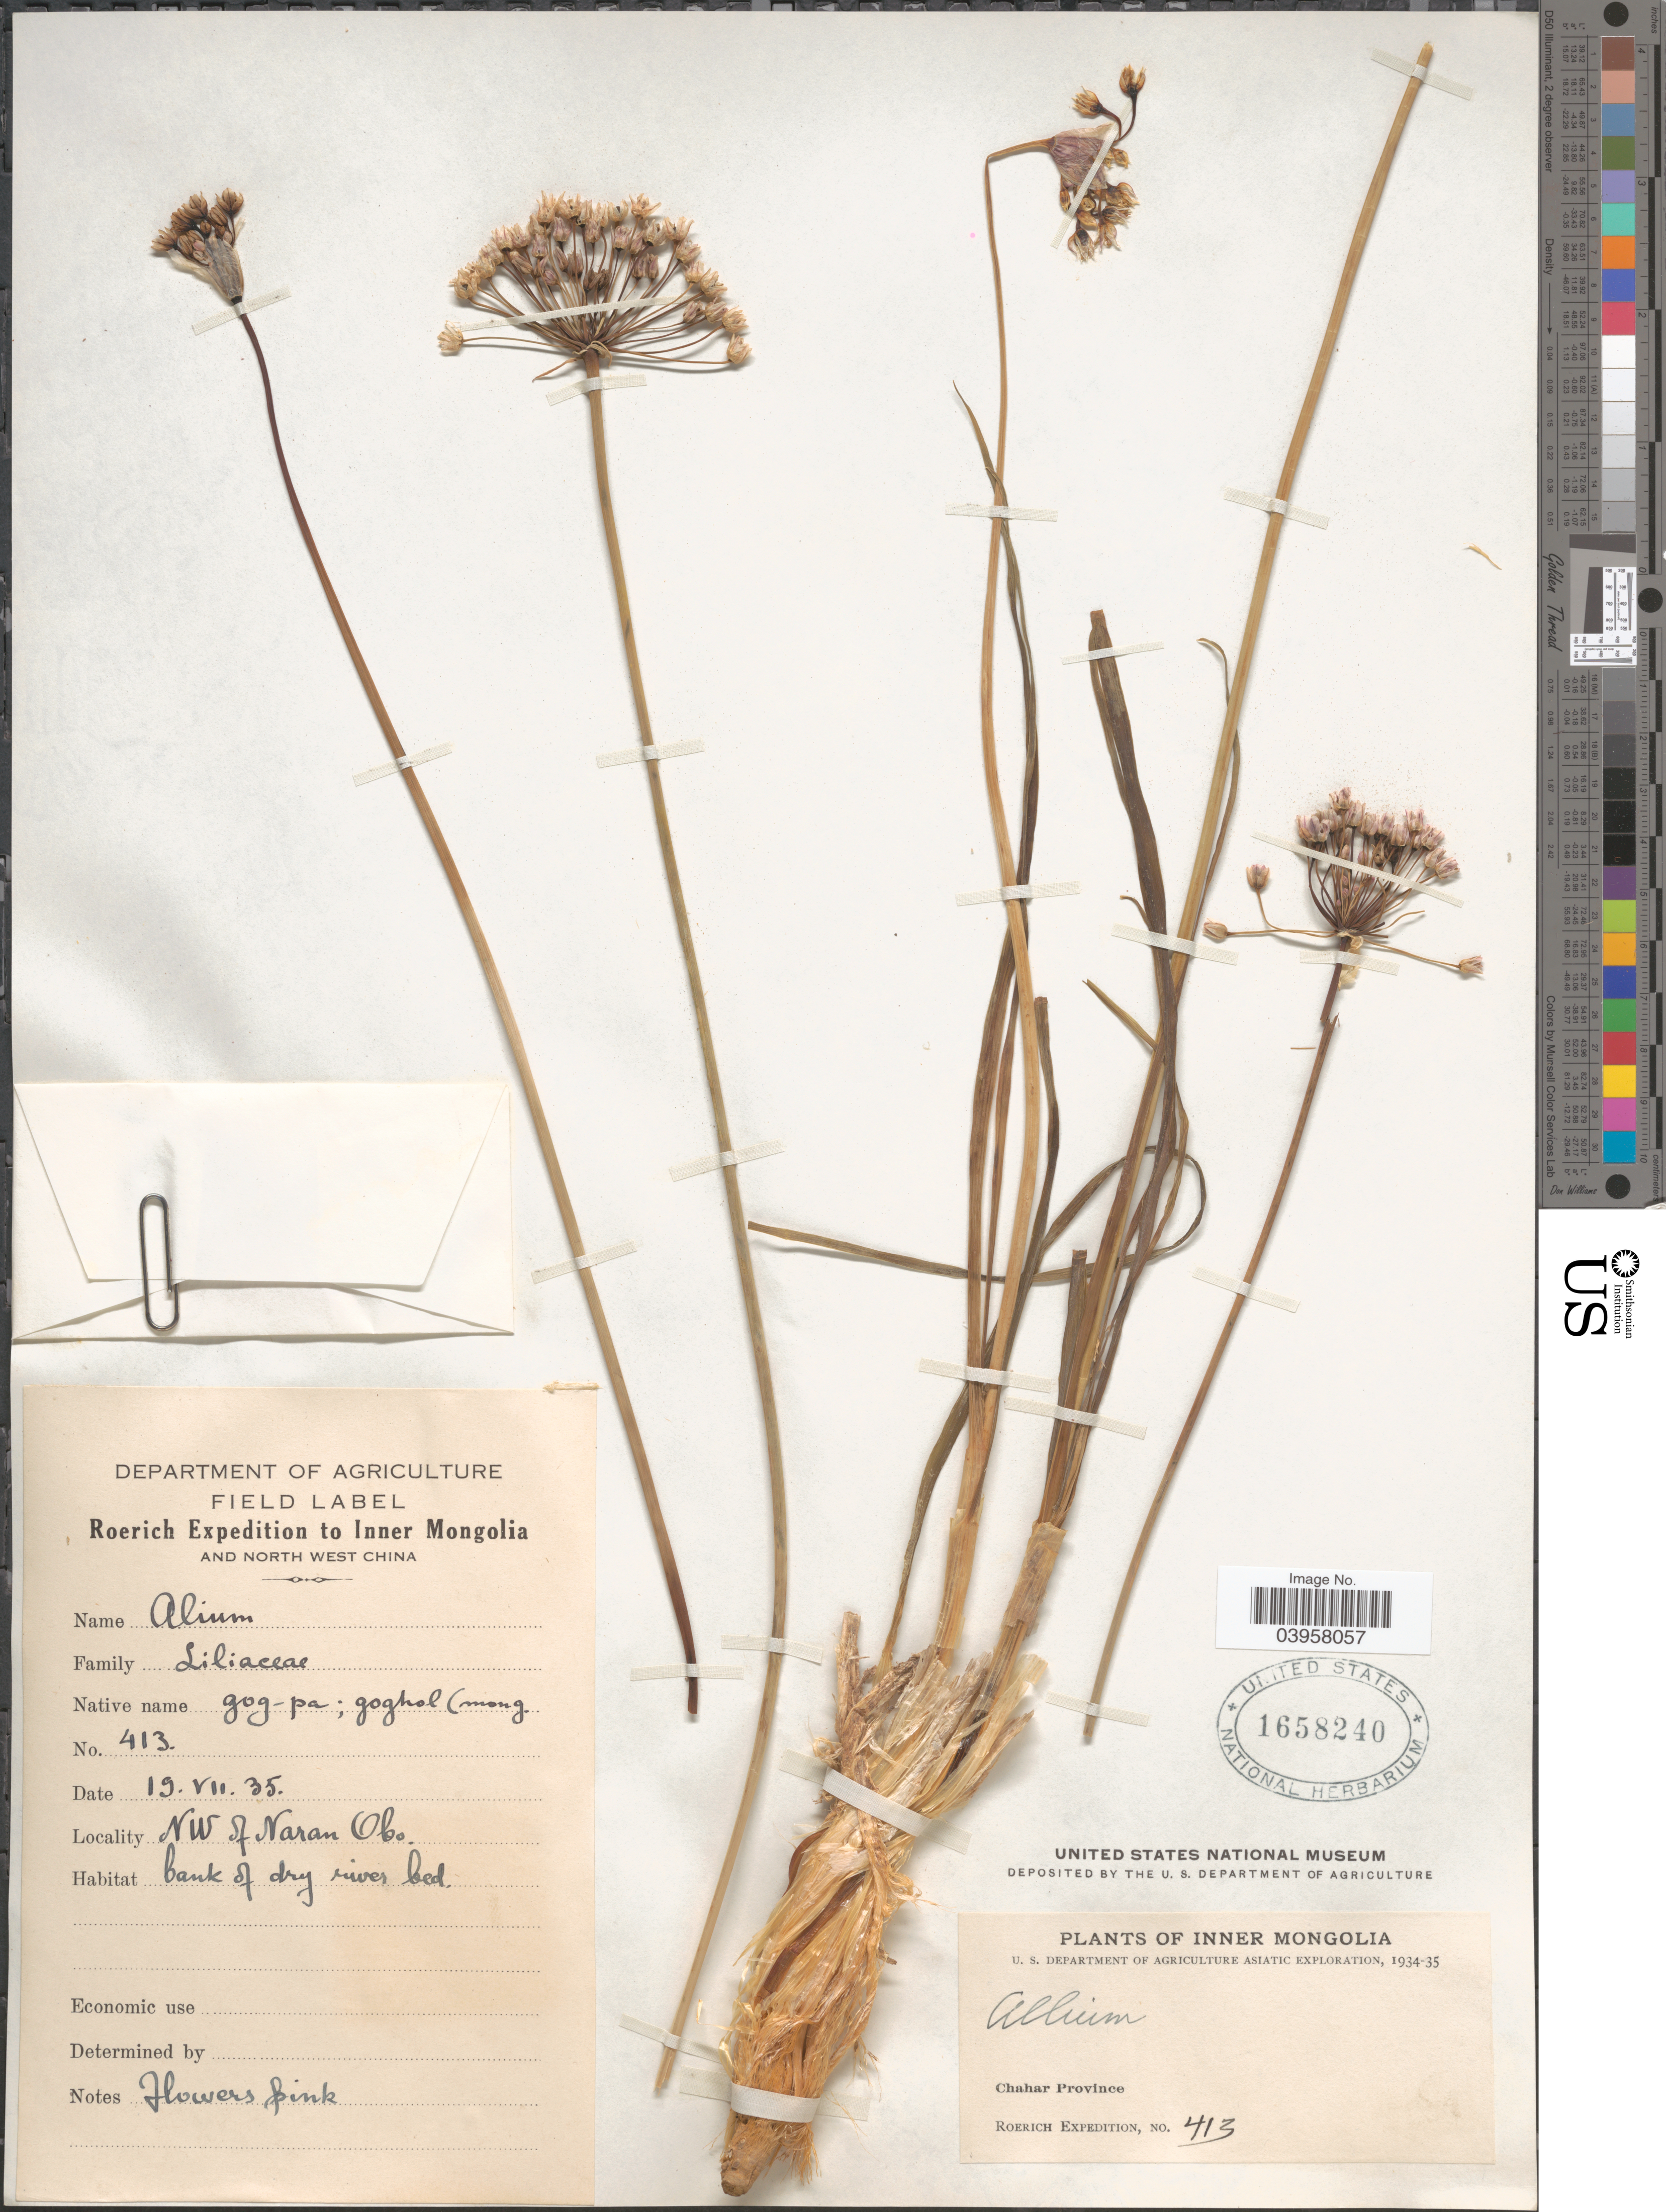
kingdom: Plantae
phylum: Tracheophyta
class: Liliopsida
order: Asparagales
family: Amaryllidaceae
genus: Allium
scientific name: Allium sp.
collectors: Roerich Expedition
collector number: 413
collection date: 1935-07-19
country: China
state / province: Nei Monggol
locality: Inner Mongolia and North West China. NW of Naran Obo. Chahar Province.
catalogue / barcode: US 1658240